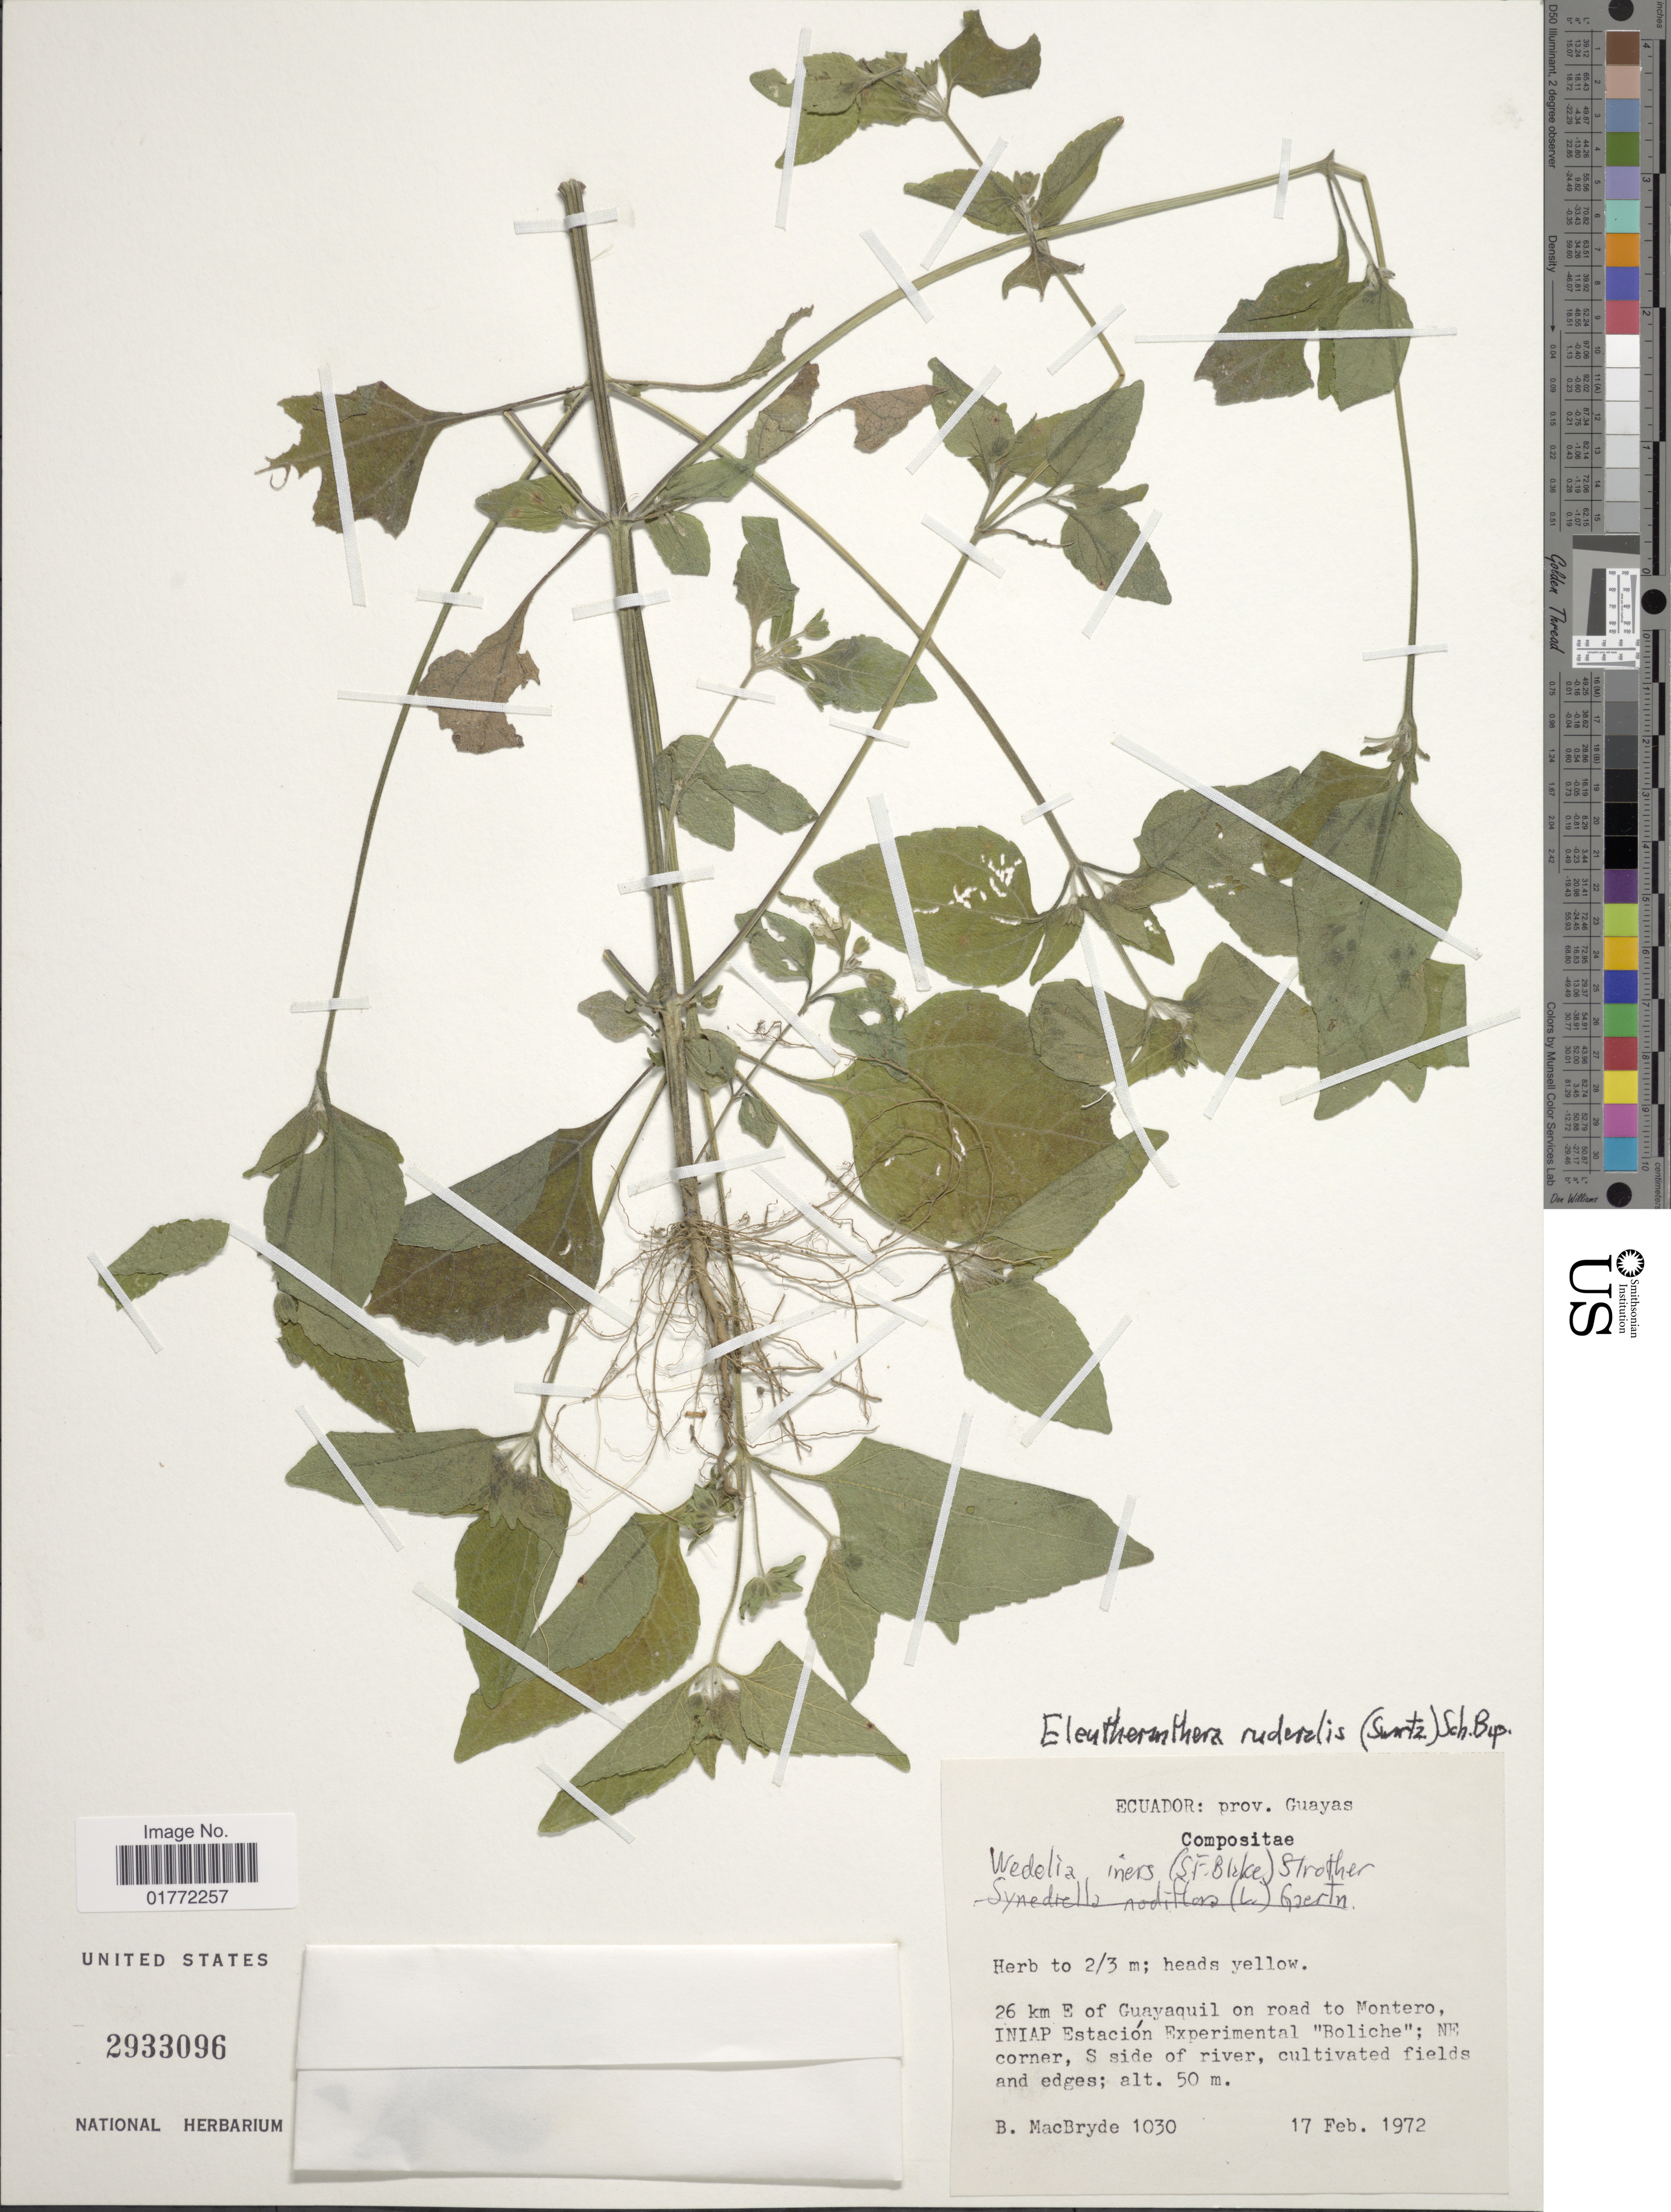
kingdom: Plantae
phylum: Tracheophyta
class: Magnoliopsida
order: Asterales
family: Asteraceae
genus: Eleutheranthera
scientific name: Eleutheranthera ruderalis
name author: (Sw.) Sch. Bip.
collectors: B. MacBryde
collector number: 1030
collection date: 1972-02-17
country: Ecuador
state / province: Guayas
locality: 26 km E of Guayaquil on road to Montero, INIAP Estacion Experimental "Boliche"; NE corner, S side of river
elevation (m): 50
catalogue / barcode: US 2933096